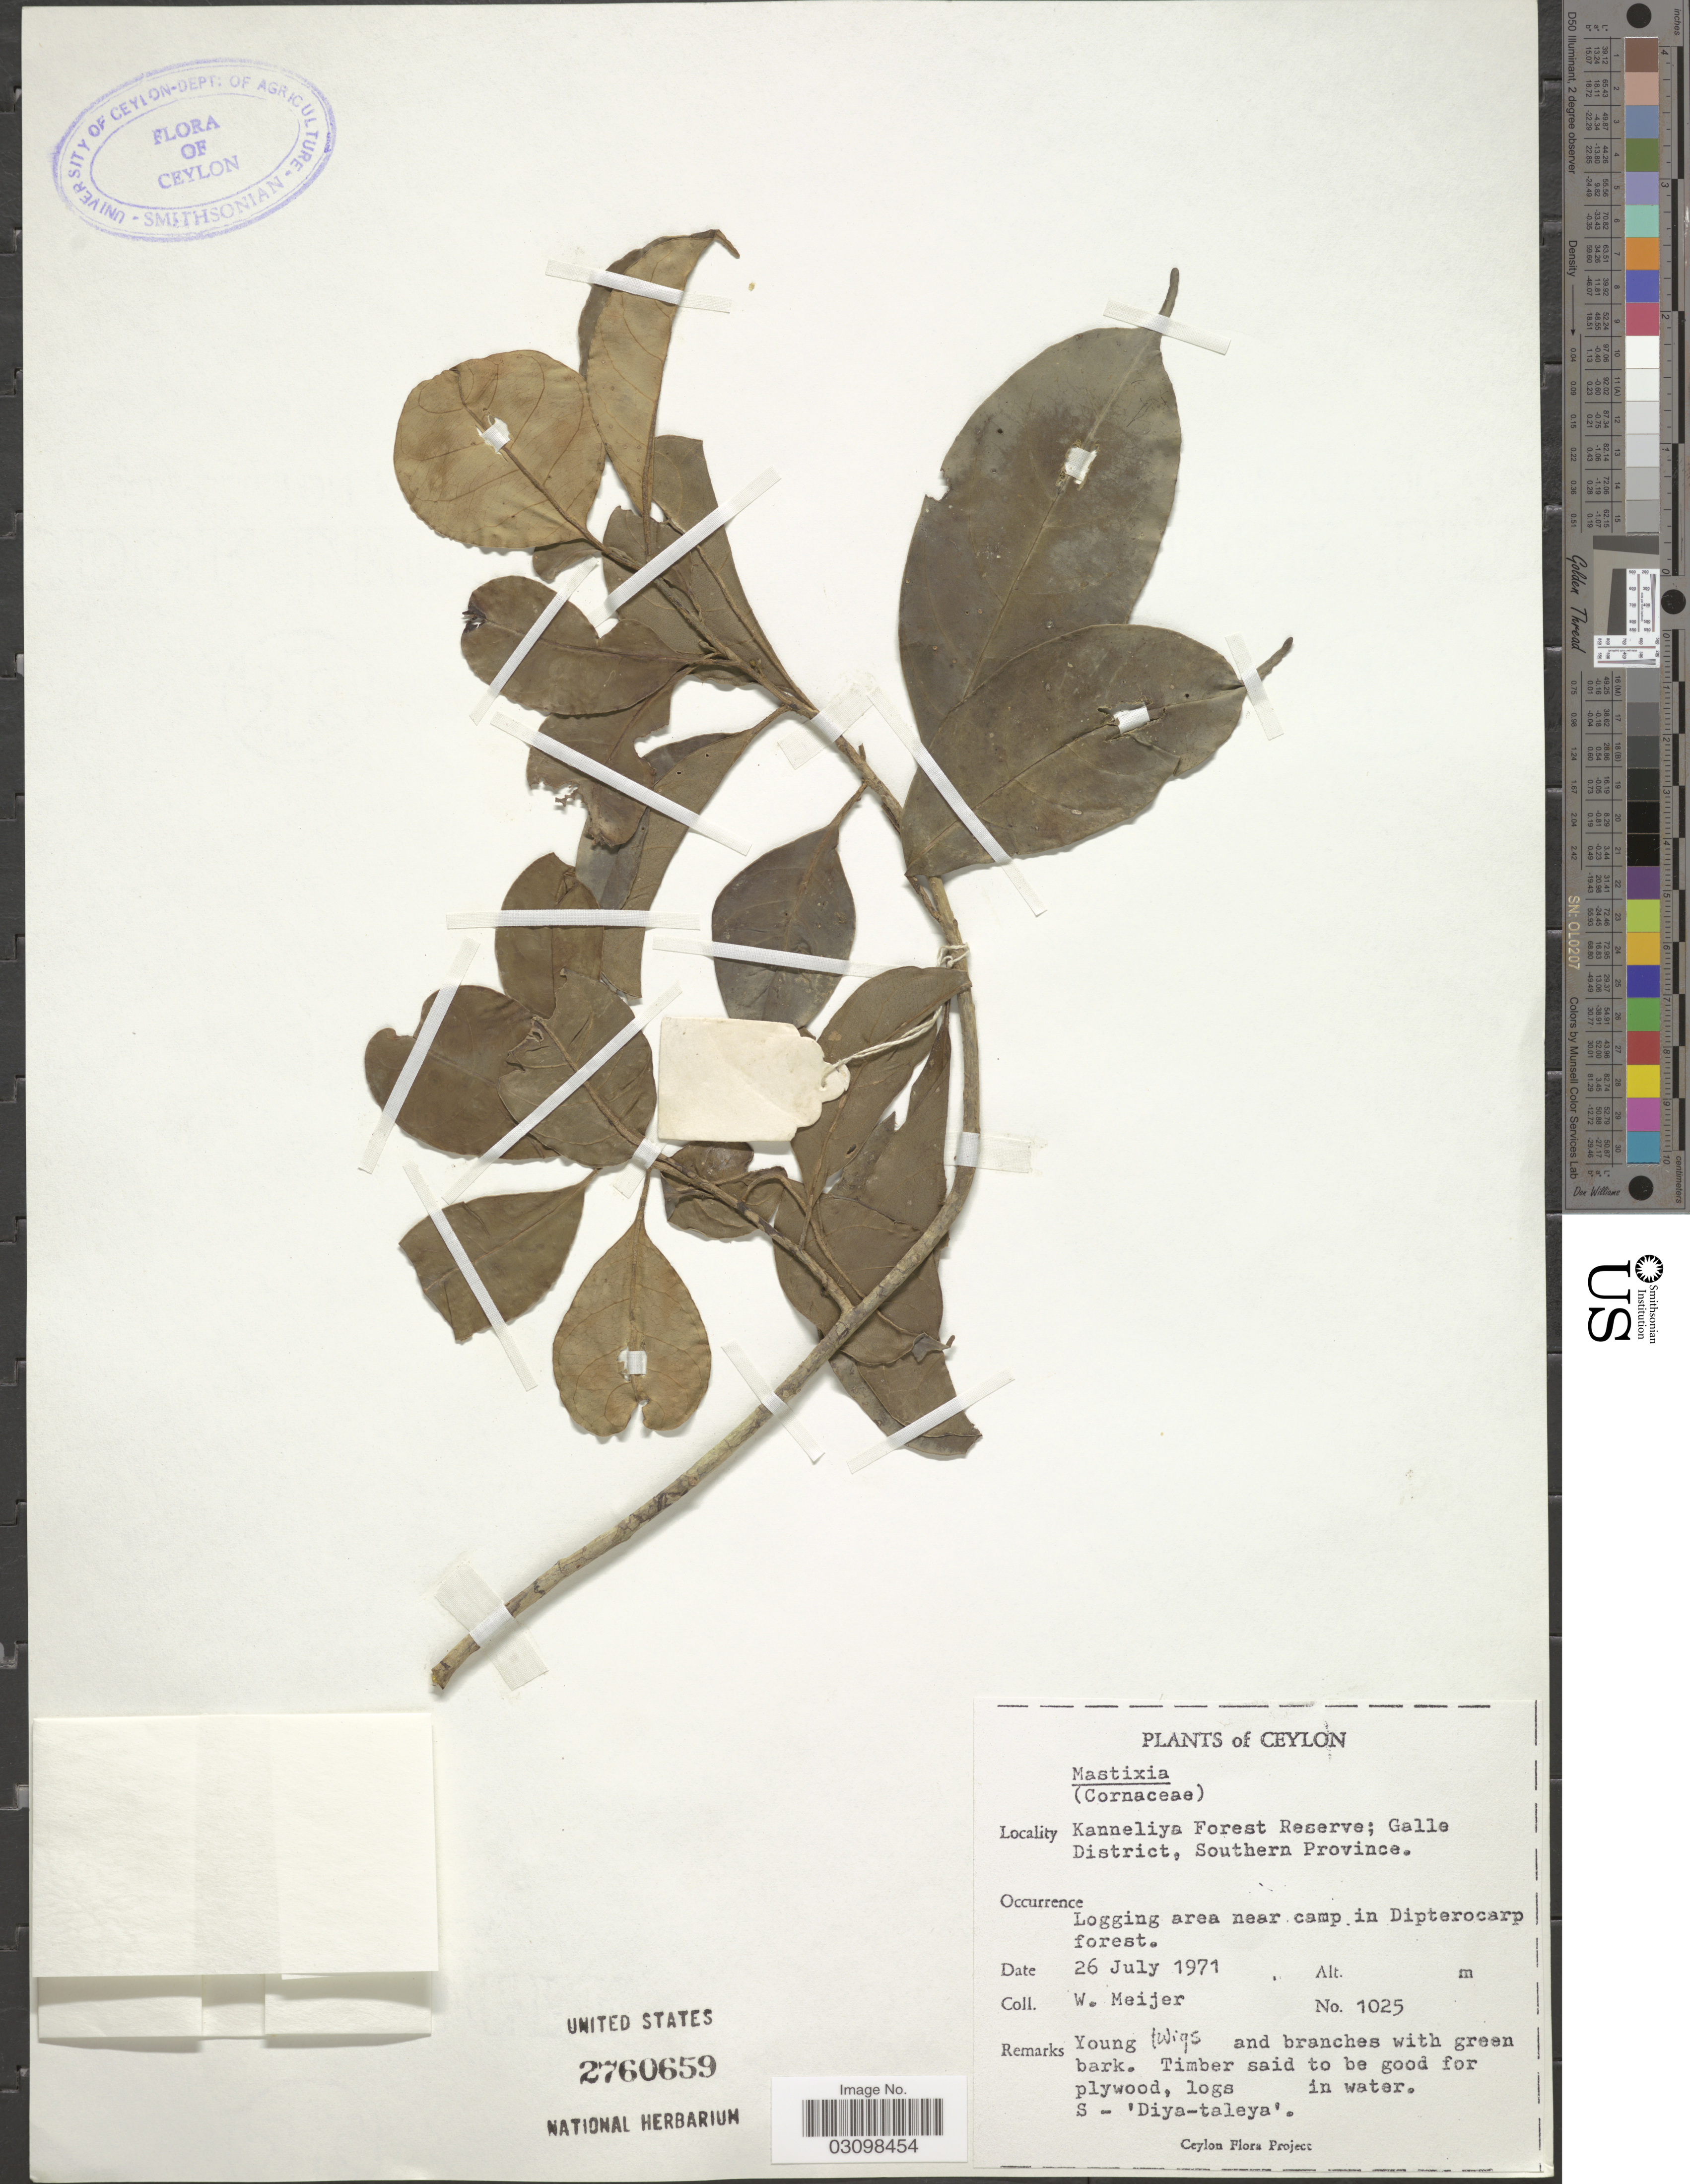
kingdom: Plantae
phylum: Tracheophyta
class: Magnoliopsida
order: Cornales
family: Nyssaceae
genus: Mastixia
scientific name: Mastixia sp.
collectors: W. Meijer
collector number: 1025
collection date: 1971-07-26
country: Sri Lanka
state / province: Southern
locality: Ceylon. Kanneliya Forest Reserve; Galle District. Logging area near camp.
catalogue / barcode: US 2760659